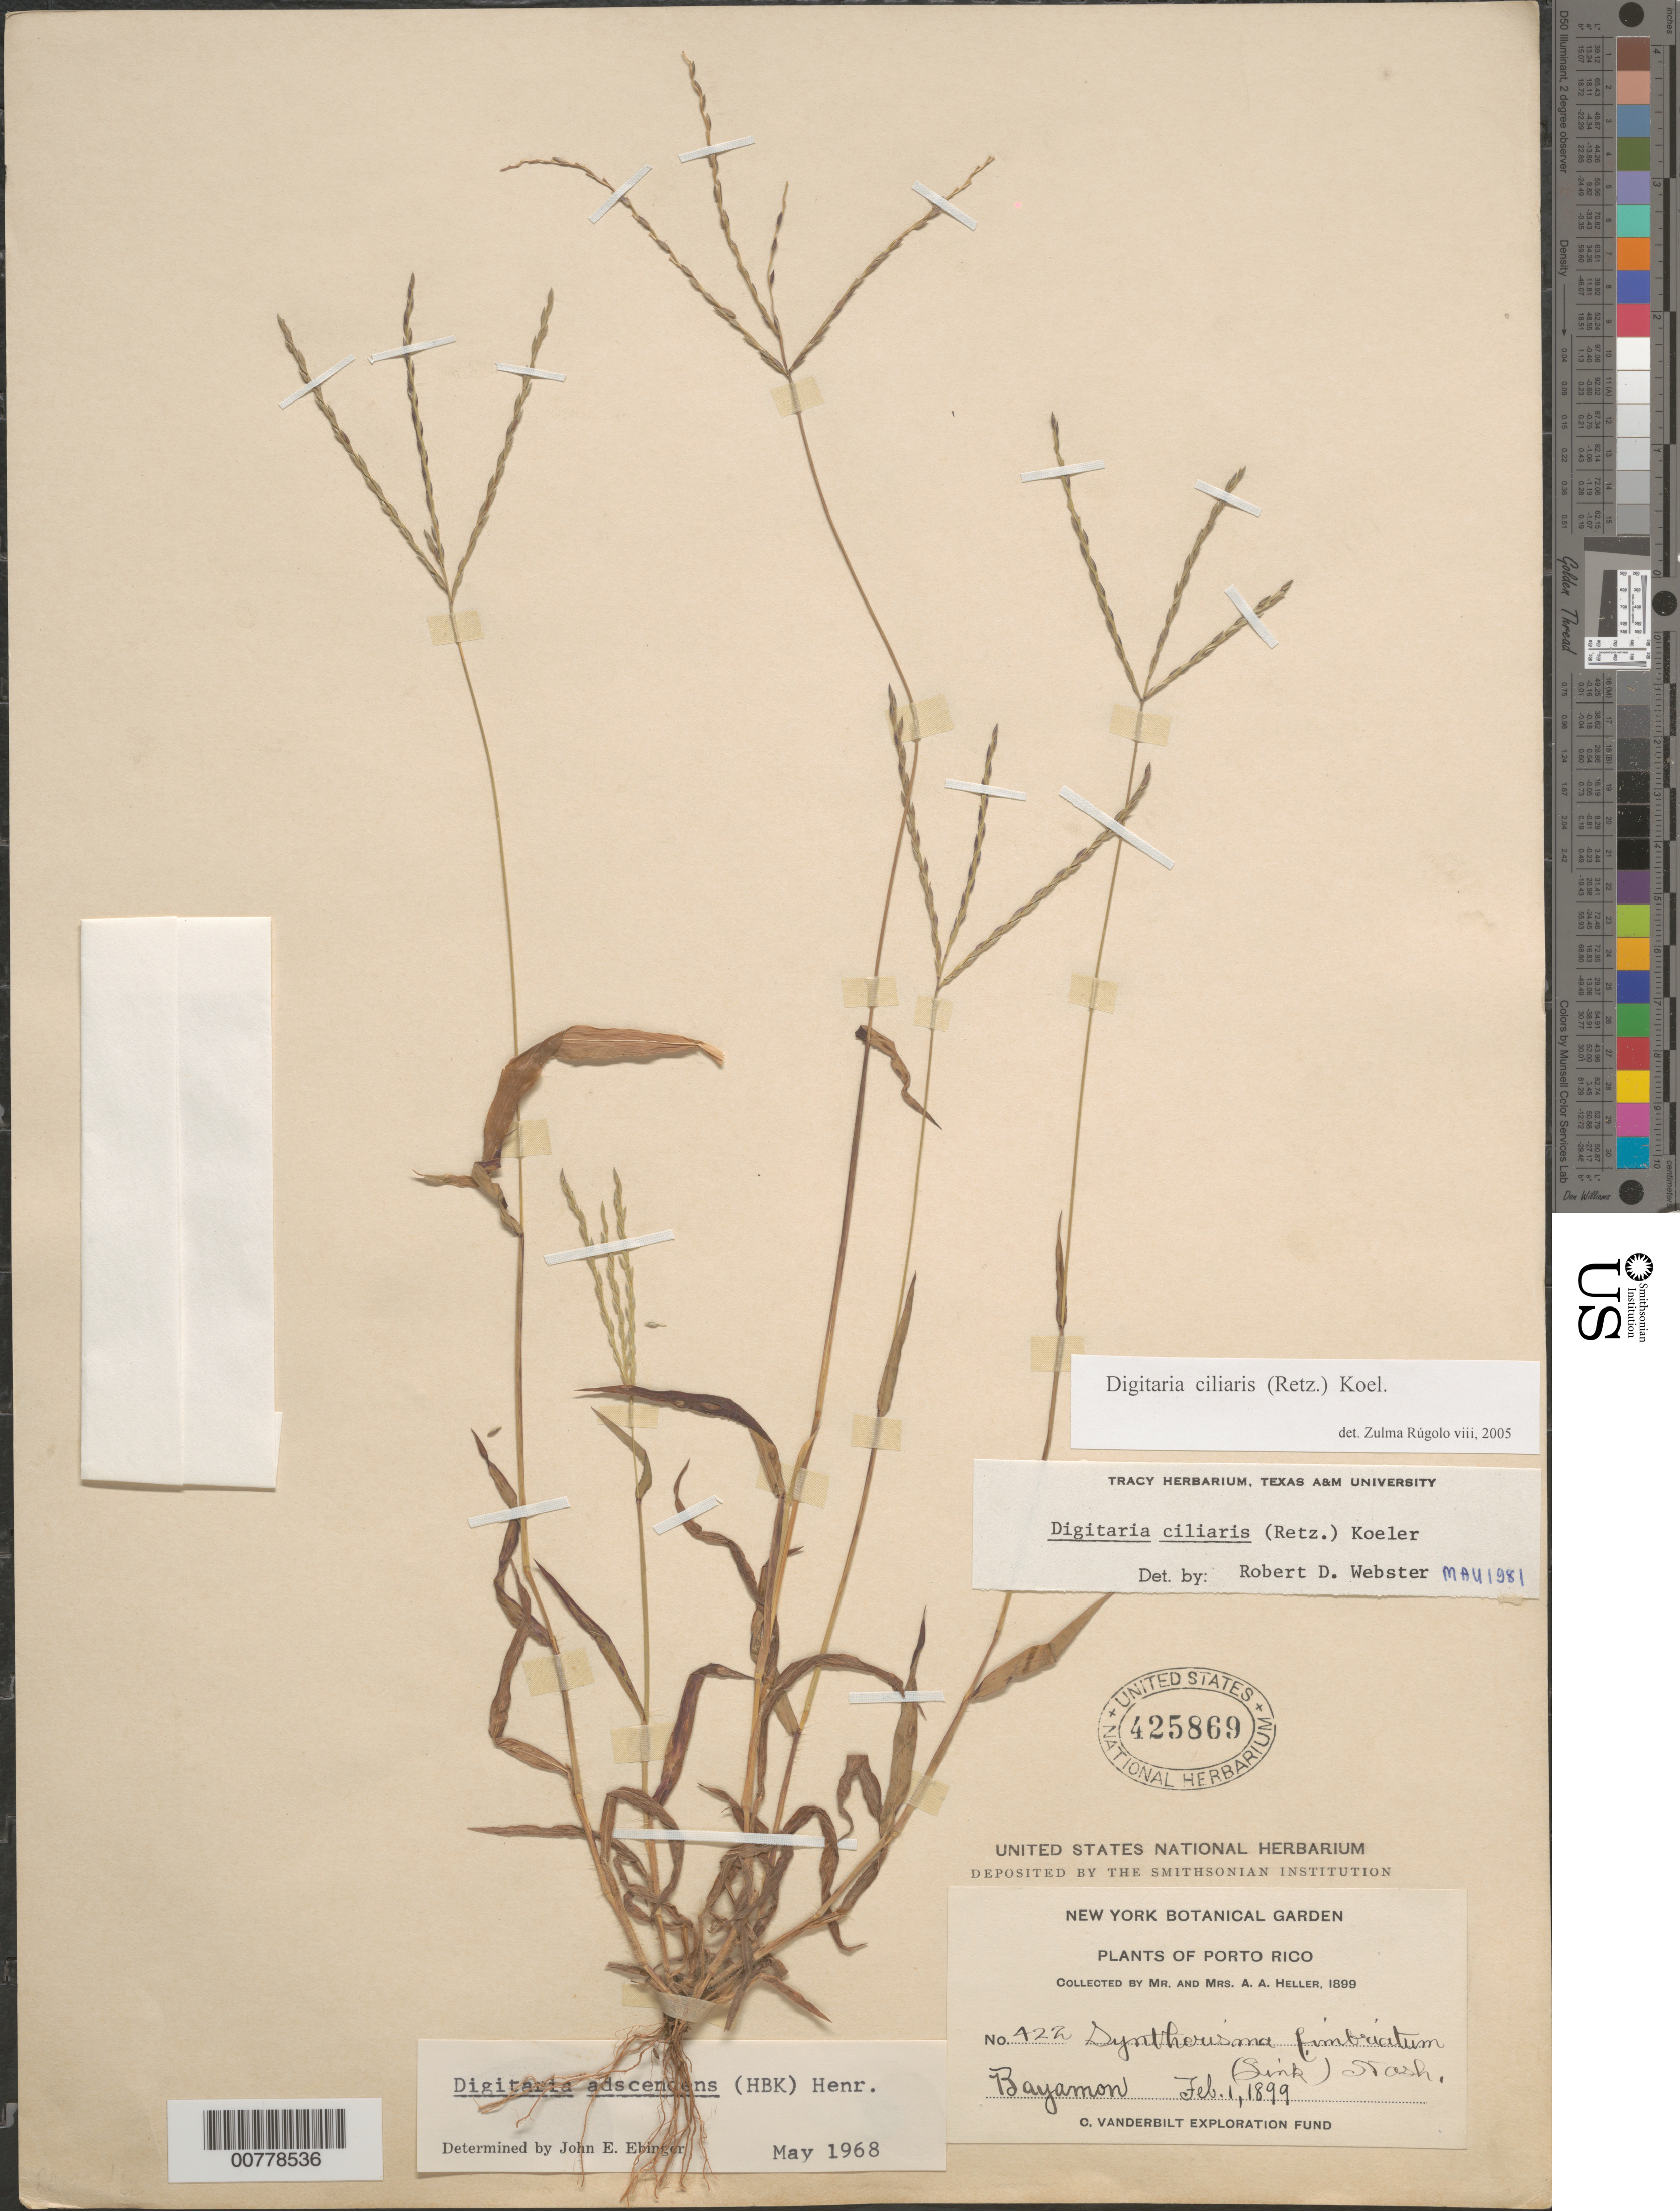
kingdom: Plantae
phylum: Tracheophyta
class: Liliopsida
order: Poales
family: Poaceae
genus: Digitaria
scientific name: Digitaria ciliaris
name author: (Retz.) Koeler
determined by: Webster, Robert D.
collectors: A. A. Heller & E. G. Heller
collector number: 422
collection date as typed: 01 Feb 1899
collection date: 1899-02-01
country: Puerto Rico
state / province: Bayamón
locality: Bayamon.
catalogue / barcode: US 425869